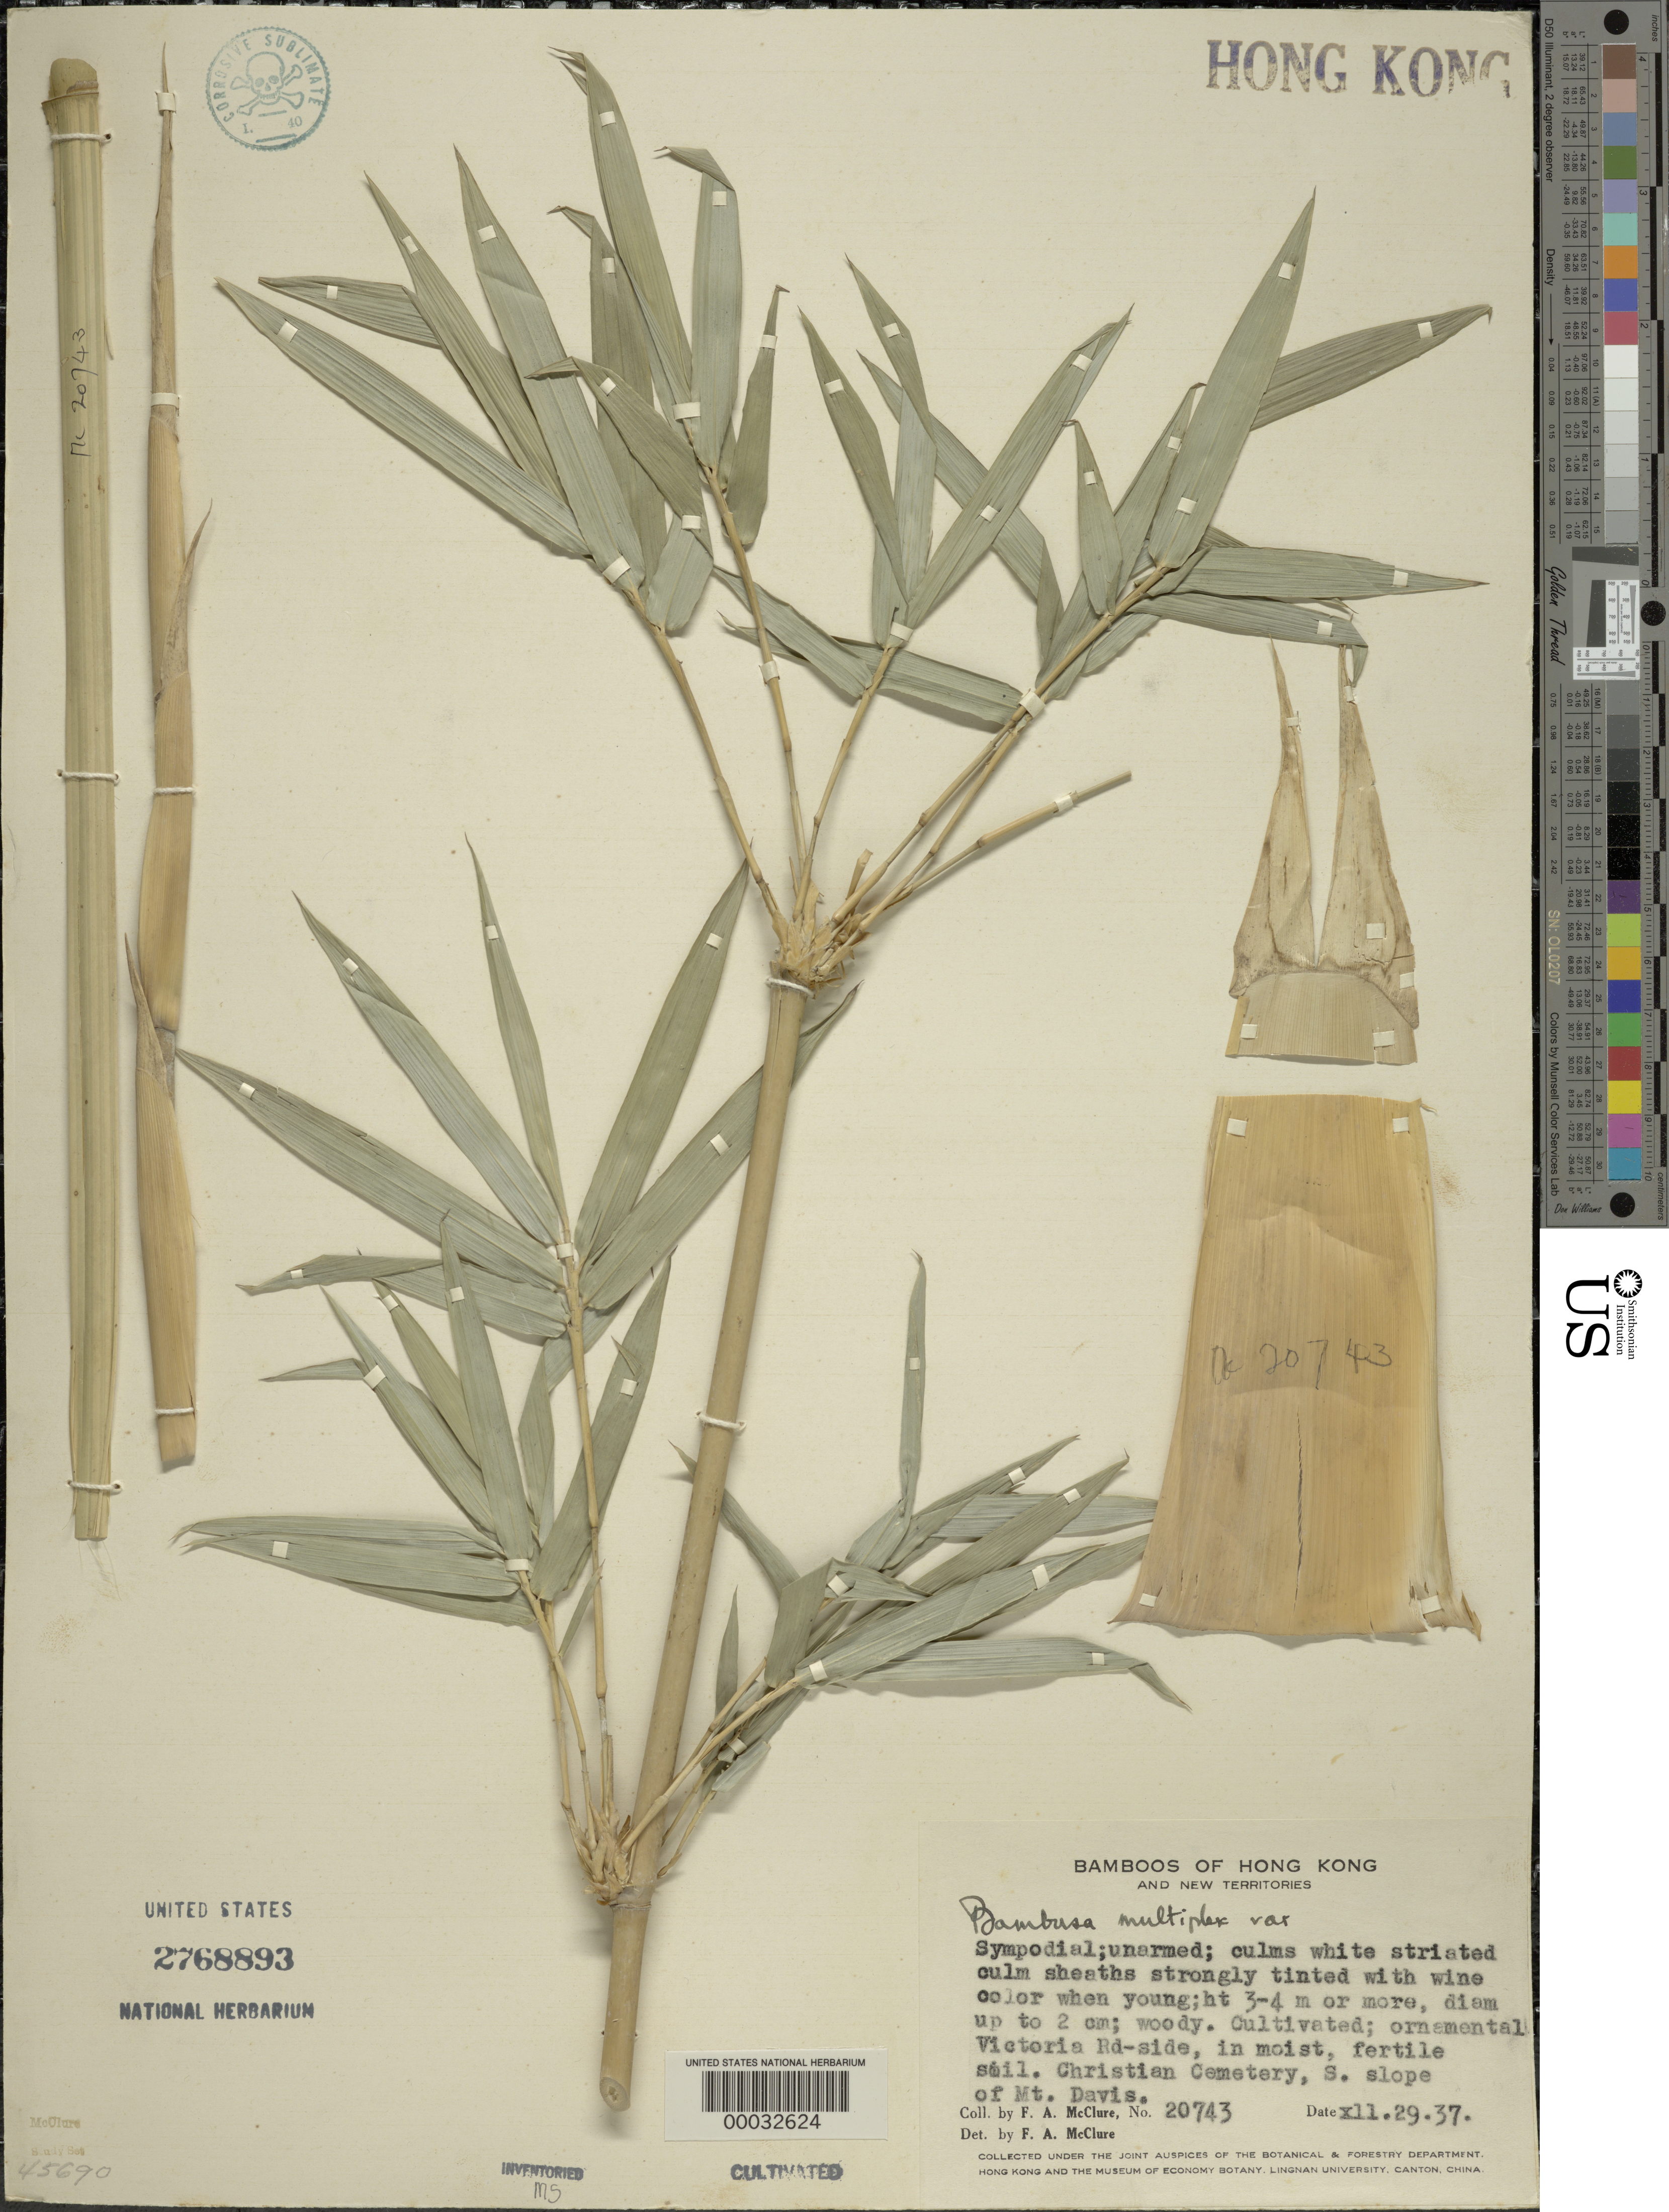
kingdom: Plantae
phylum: Tracheophyta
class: Liliopsida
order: Poales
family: Poaceae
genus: Bambusa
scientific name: Bambusa multiplex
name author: (Lour.) Raeusch. ex Schult. & Schult. f.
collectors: F. A. McClure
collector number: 20743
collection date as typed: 29 Dec 1937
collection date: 1937-12-29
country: China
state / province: Hong Kong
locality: Mt. davis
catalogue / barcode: US 2768893